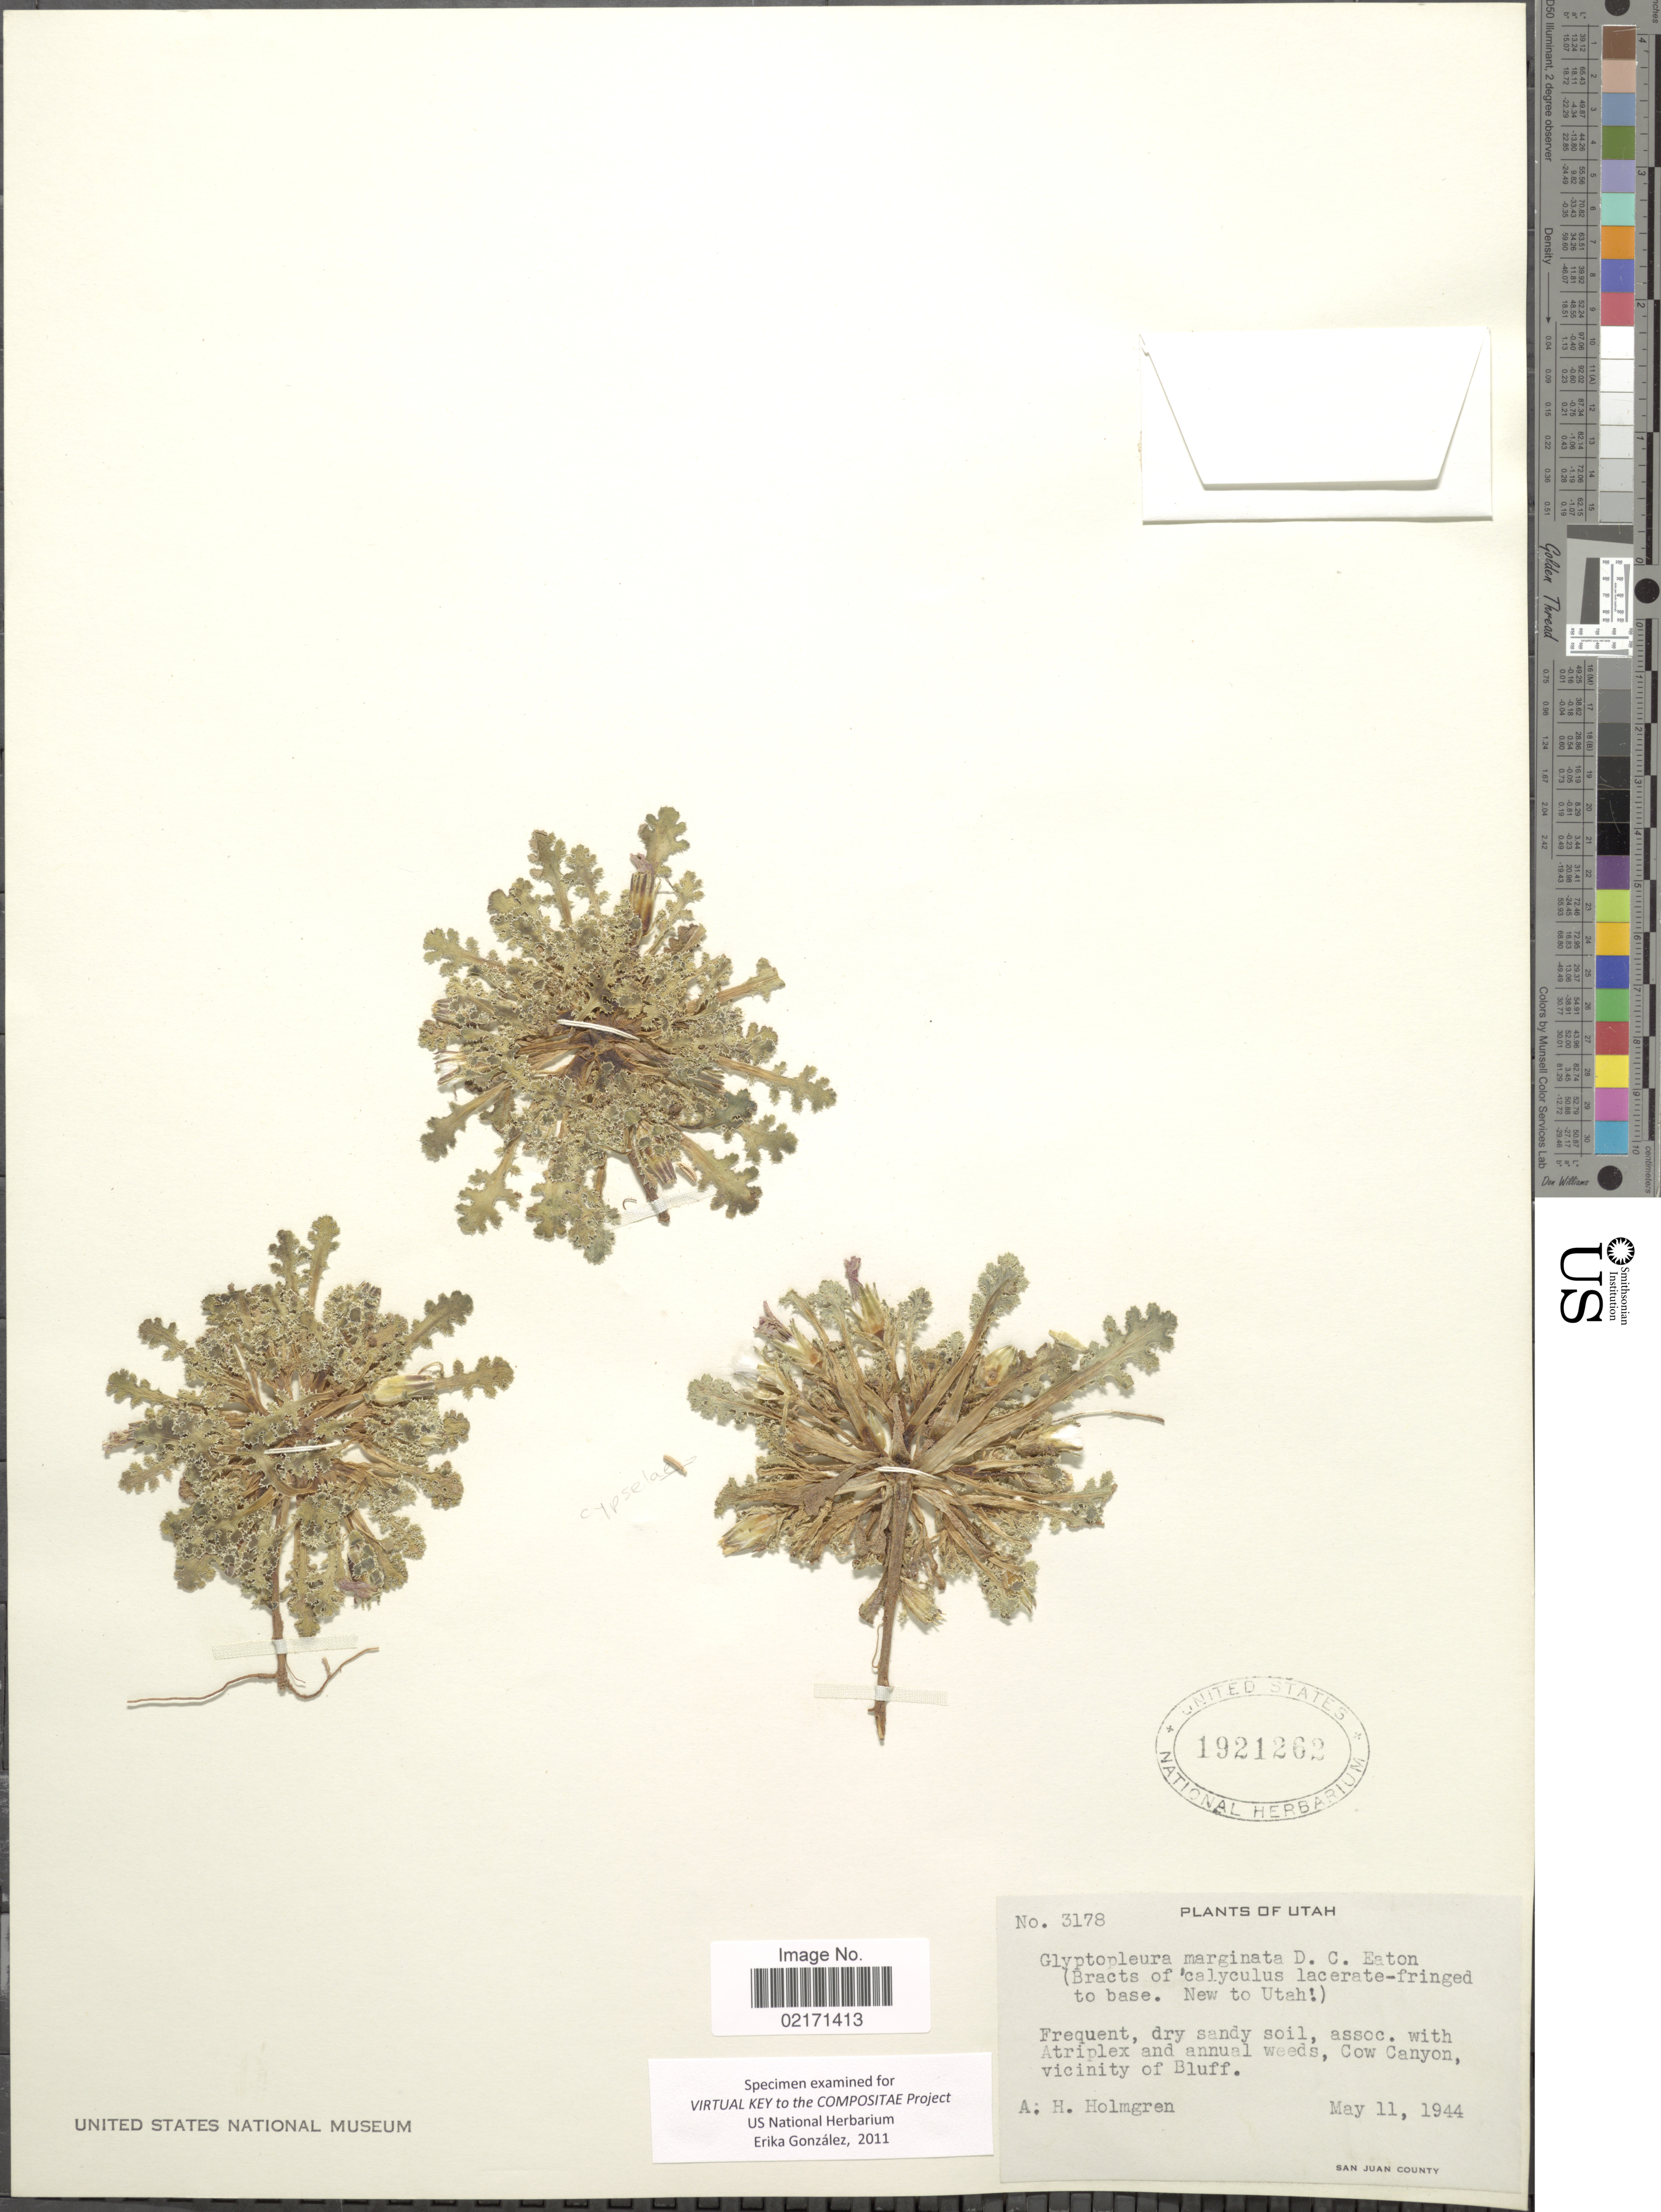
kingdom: Plantae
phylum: Tracheophyta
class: Magnoliopsida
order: Asterales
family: Asteraceae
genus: Glyptopleura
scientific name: Glyptopleura marginata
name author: D.C. Eaton in C. King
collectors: A. H. Holmgren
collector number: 3178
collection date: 1944-05-11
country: United States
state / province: Utah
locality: Cow Canyon, vicinity of Bluff, San Juan County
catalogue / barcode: US 1921262